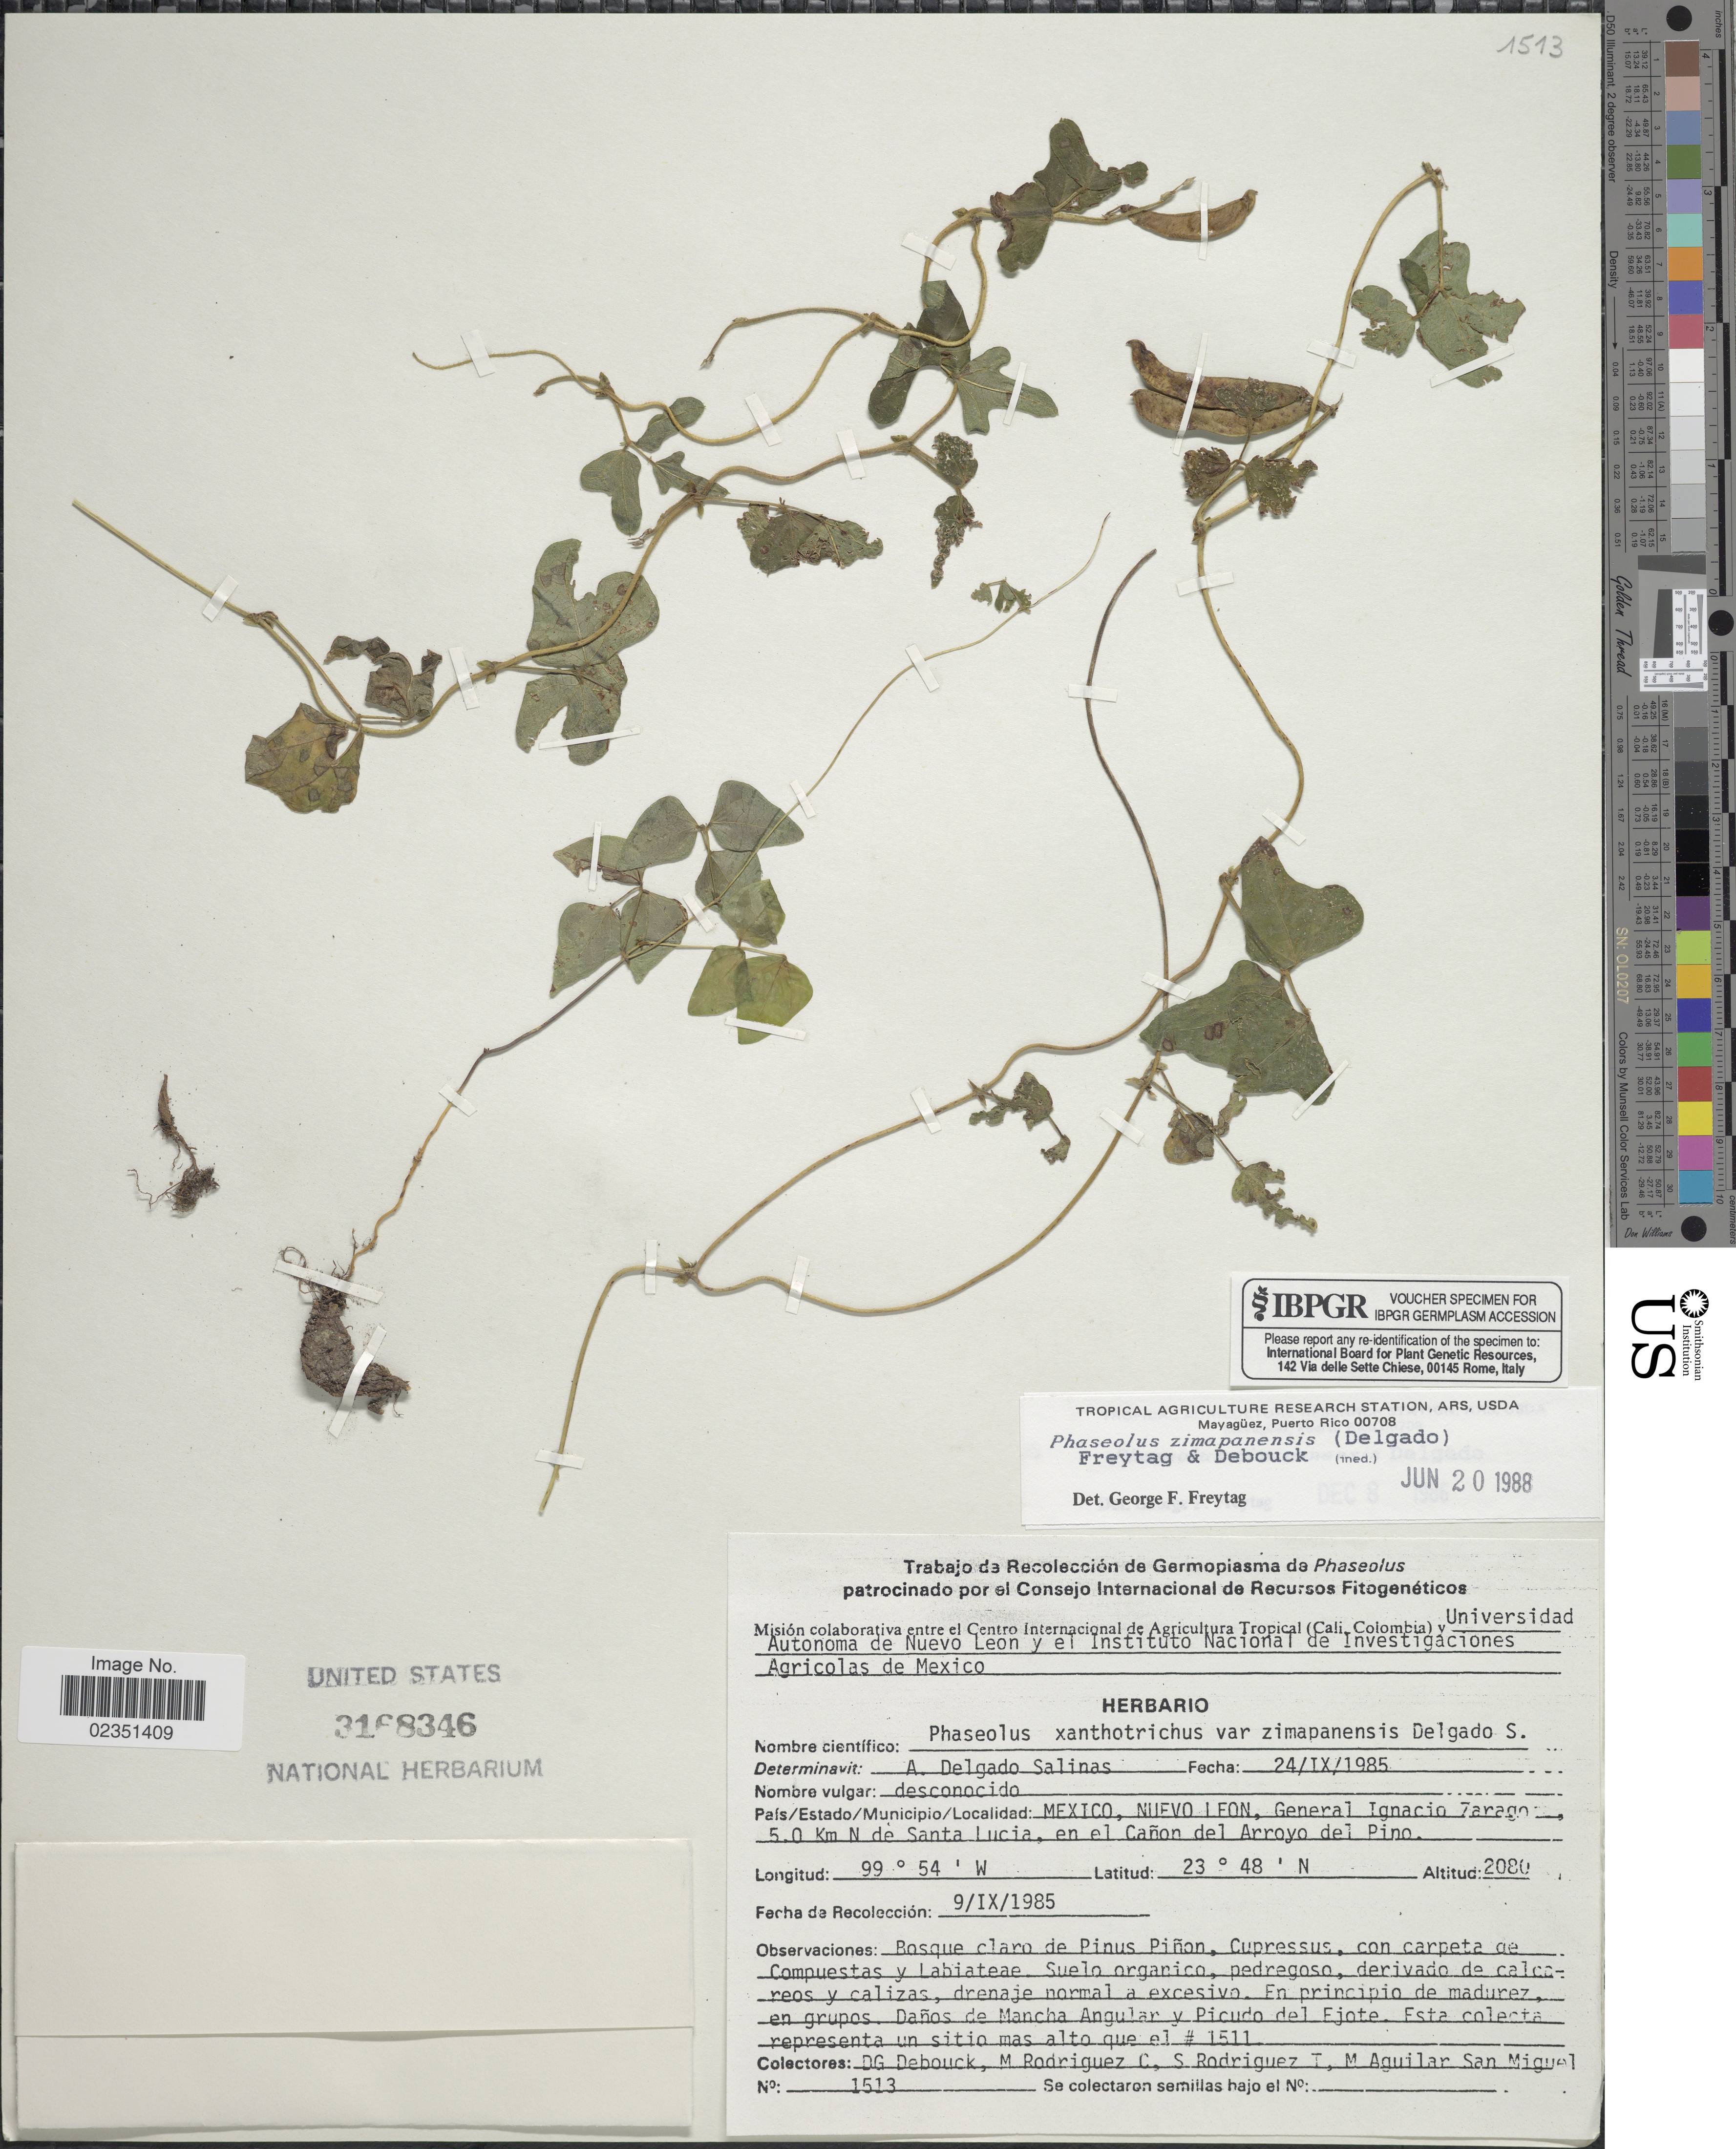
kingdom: Plantae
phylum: Tracheophyta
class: Magnoliopsida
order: Fabales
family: Fabaceae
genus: Phaseolus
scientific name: Phaseolus zimapanensis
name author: A. Delgado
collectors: D. Debouck, M. Rodriguez C., S. Rodriguez T. & M. San Miguel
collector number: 1513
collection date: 1985-09-09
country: Mexico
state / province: Nuevo León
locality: General Ignacio Zarago 5.0 Km N de Santa Lucia, en el Canon del Arroyo del Pino. Bosque claro de Pinus Pinon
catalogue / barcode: US 3168346